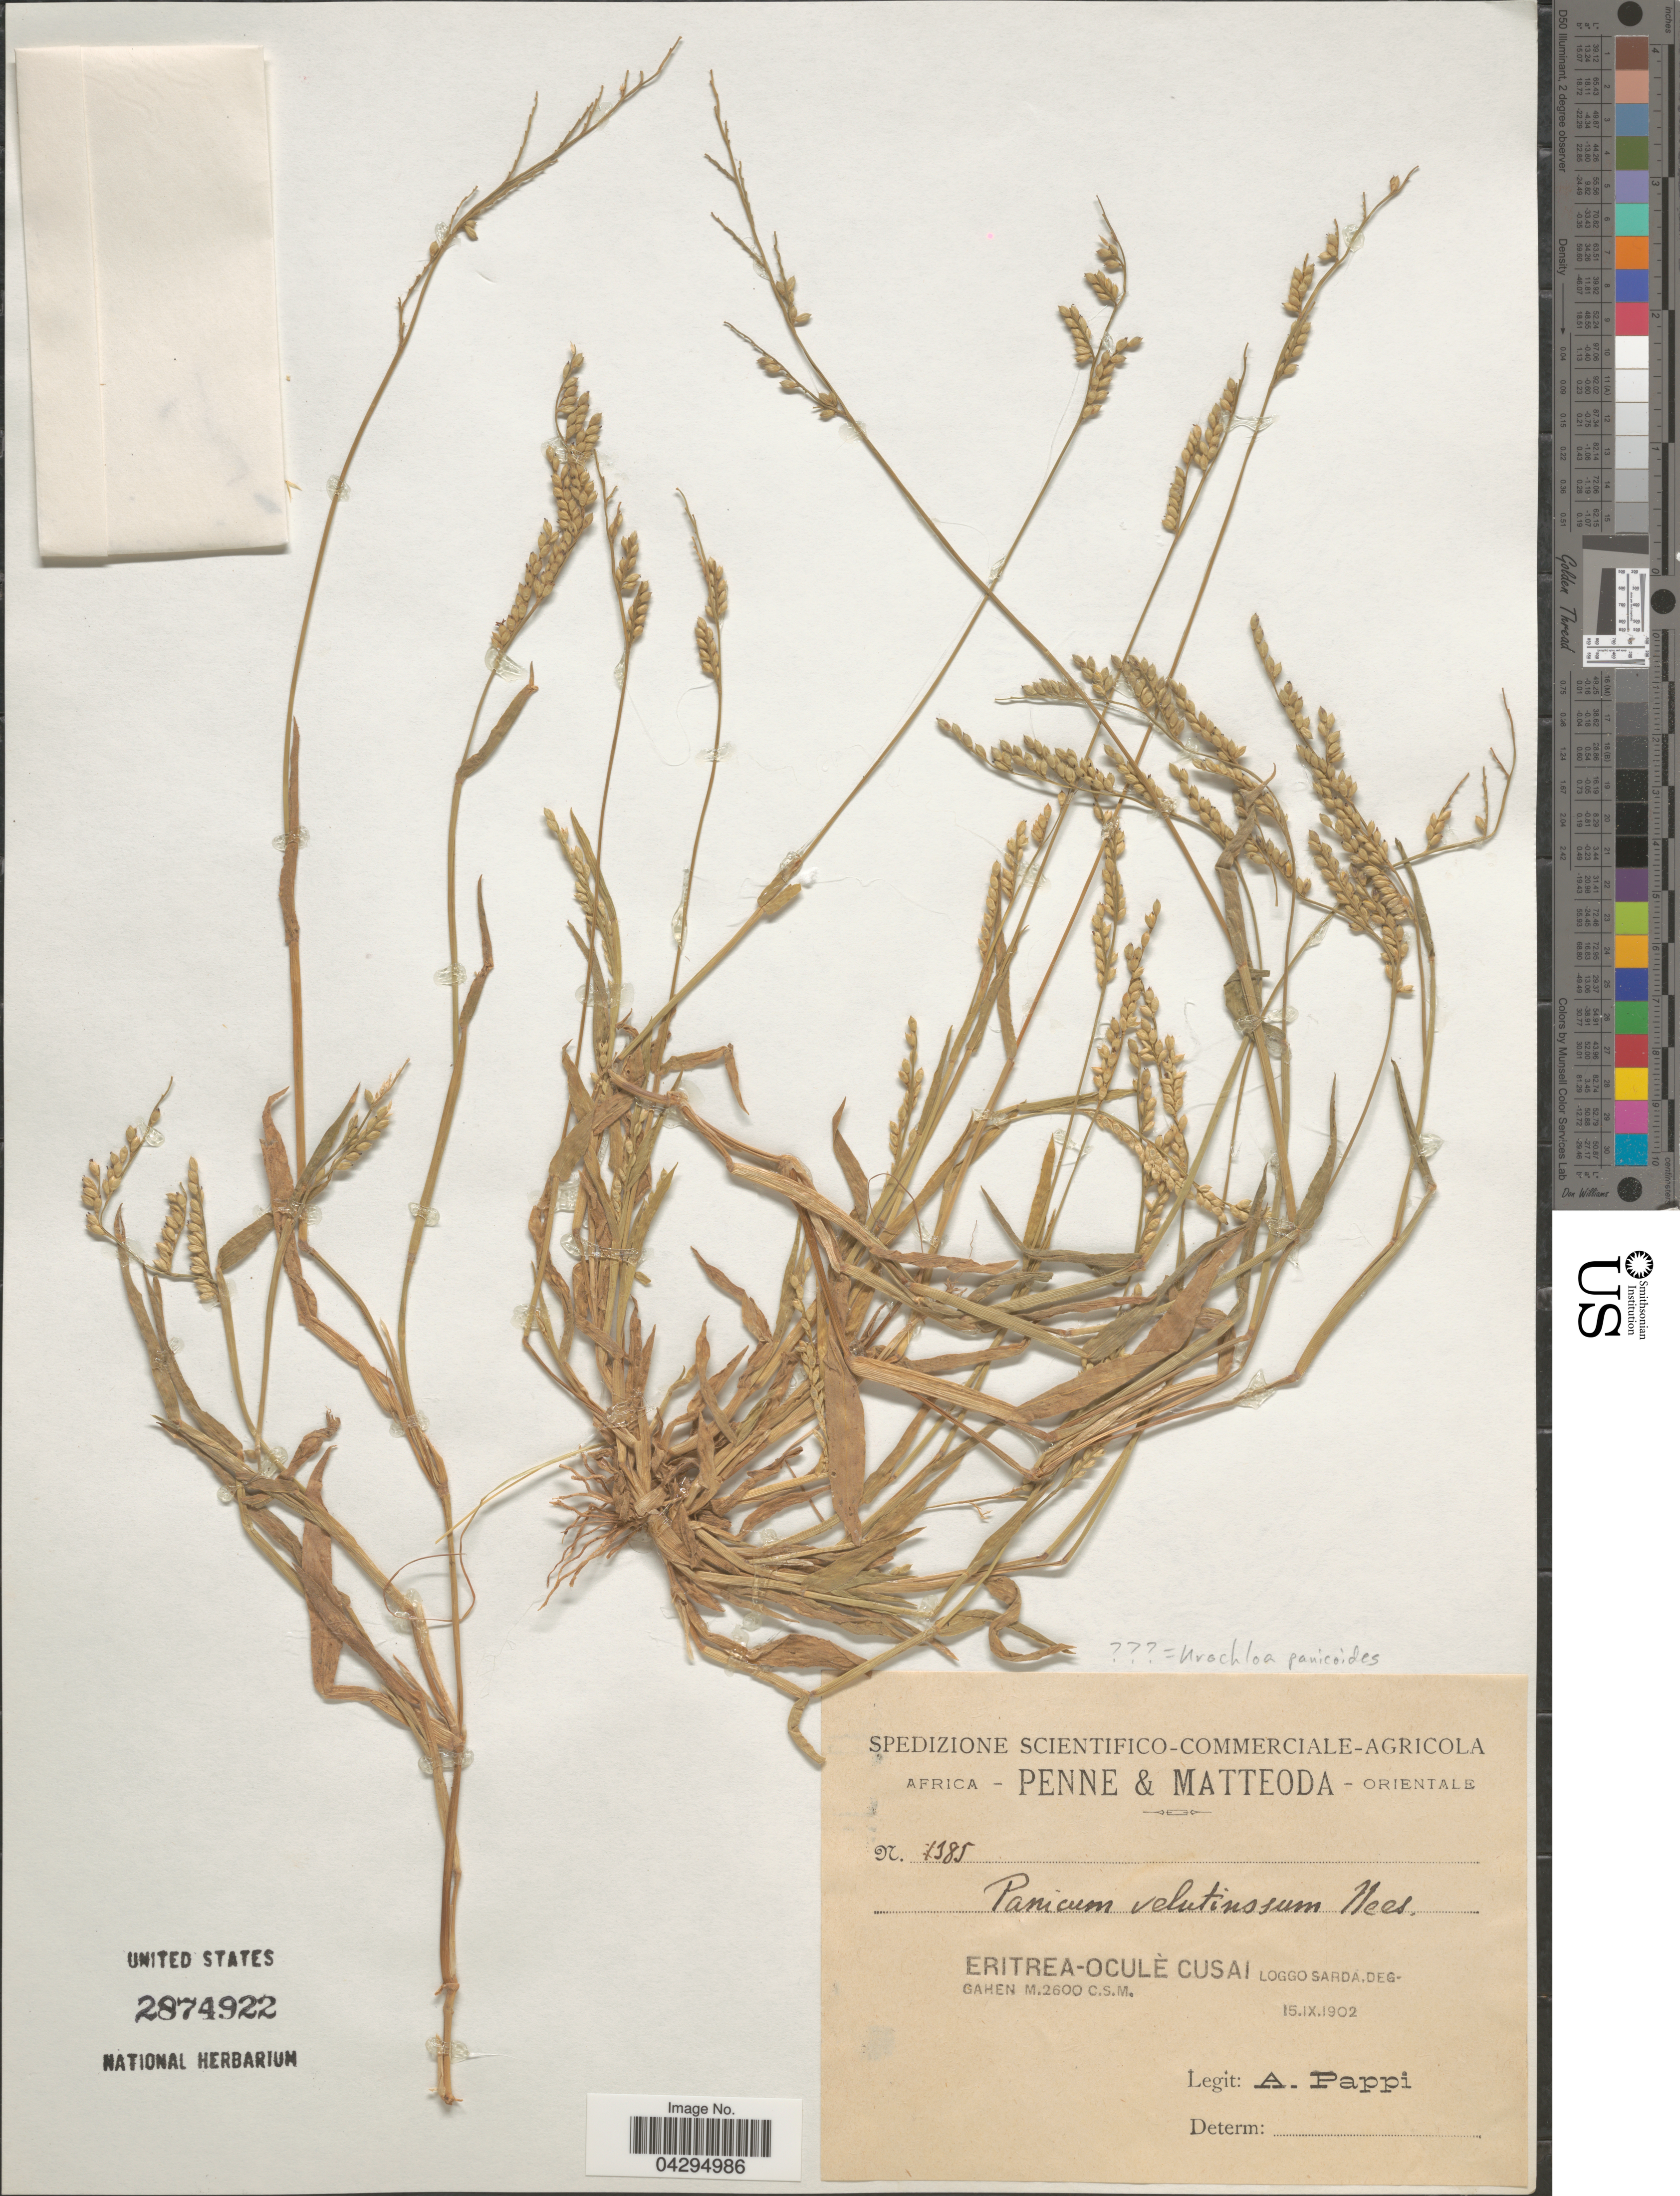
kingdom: Plantae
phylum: Tracheophyta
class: Liliopsida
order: Poales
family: Poaceae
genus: Urochloa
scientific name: Urochloa panicoides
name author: P. Beauv.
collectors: A. Pappi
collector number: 7385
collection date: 1902-09-15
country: Eritrea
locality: Africa Orientale. Eritrea-Oculè Cusai Loggo Sarda,Deggahen.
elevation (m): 2600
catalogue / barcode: US 2874922